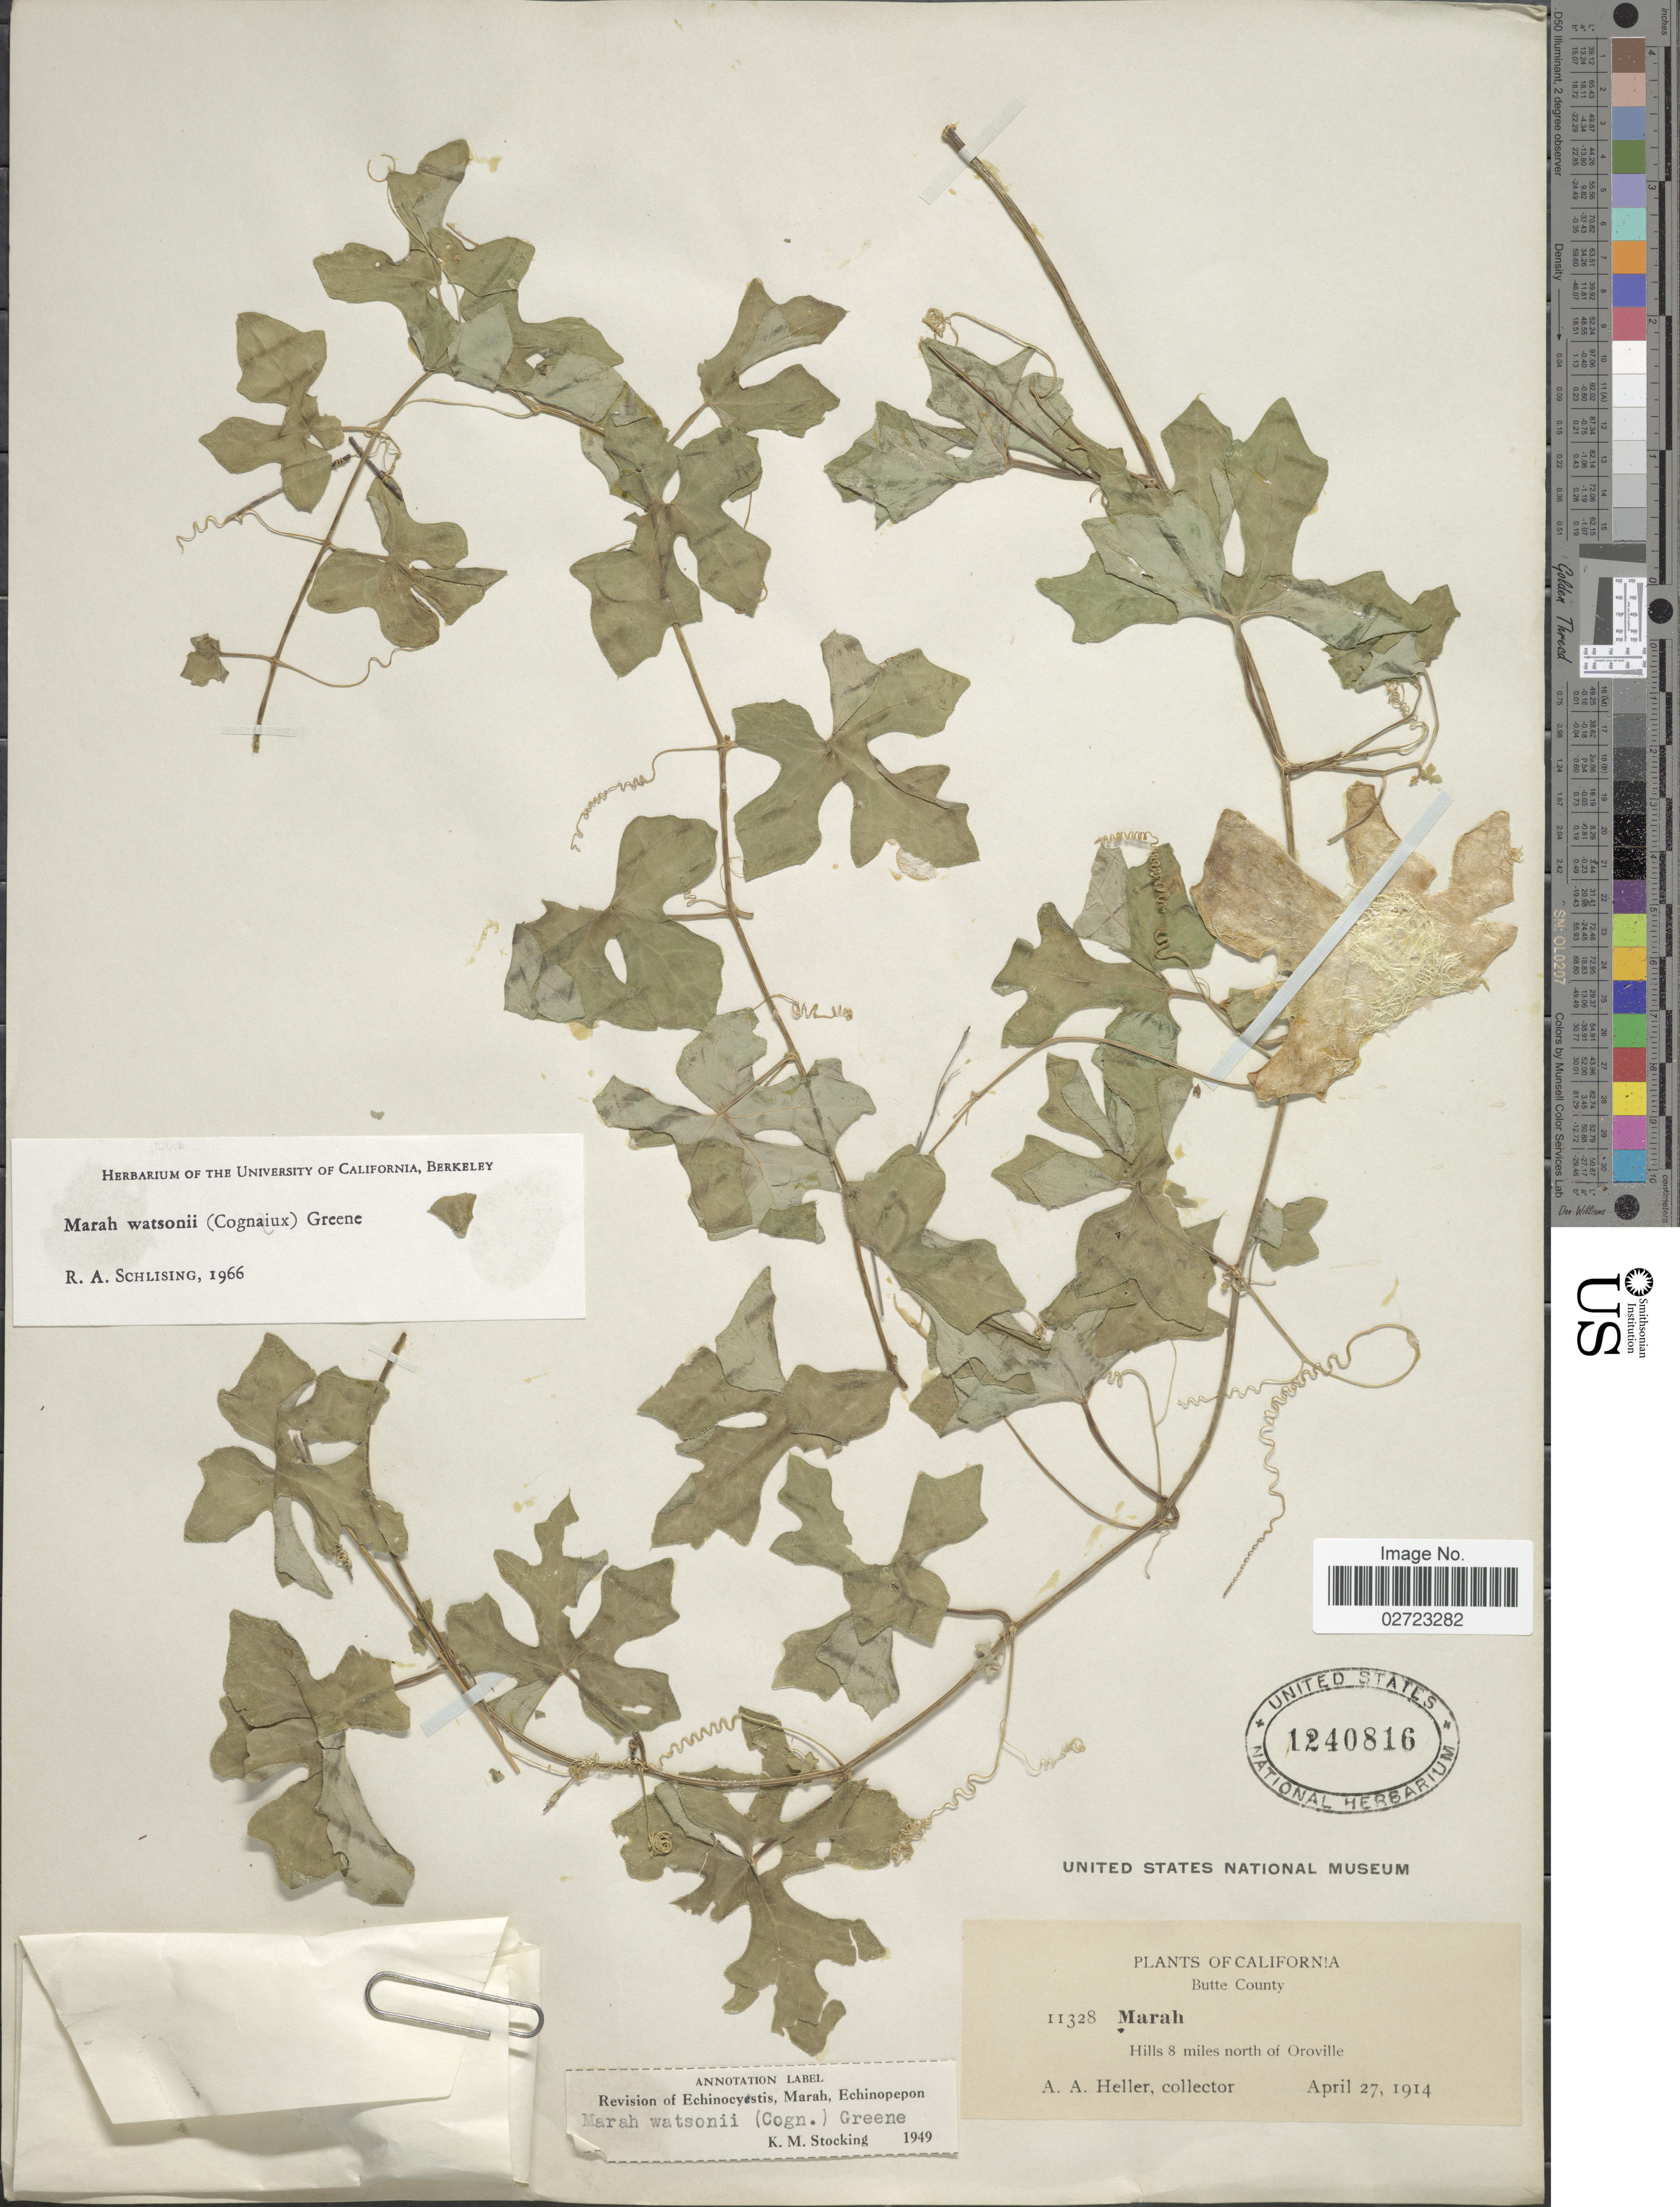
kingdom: Plantae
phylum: Tracheophyta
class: Magnoliopsida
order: Cucurbitales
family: Cucurbitaceae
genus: Marah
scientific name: Marah watsonii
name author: (Cogn.) Greene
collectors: A. A. Heller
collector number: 11328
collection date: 1914-04-27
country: United States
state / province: California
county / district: Butte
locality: Butte County, Hills 8 miles north of Oroville.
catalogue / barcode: US 1240816